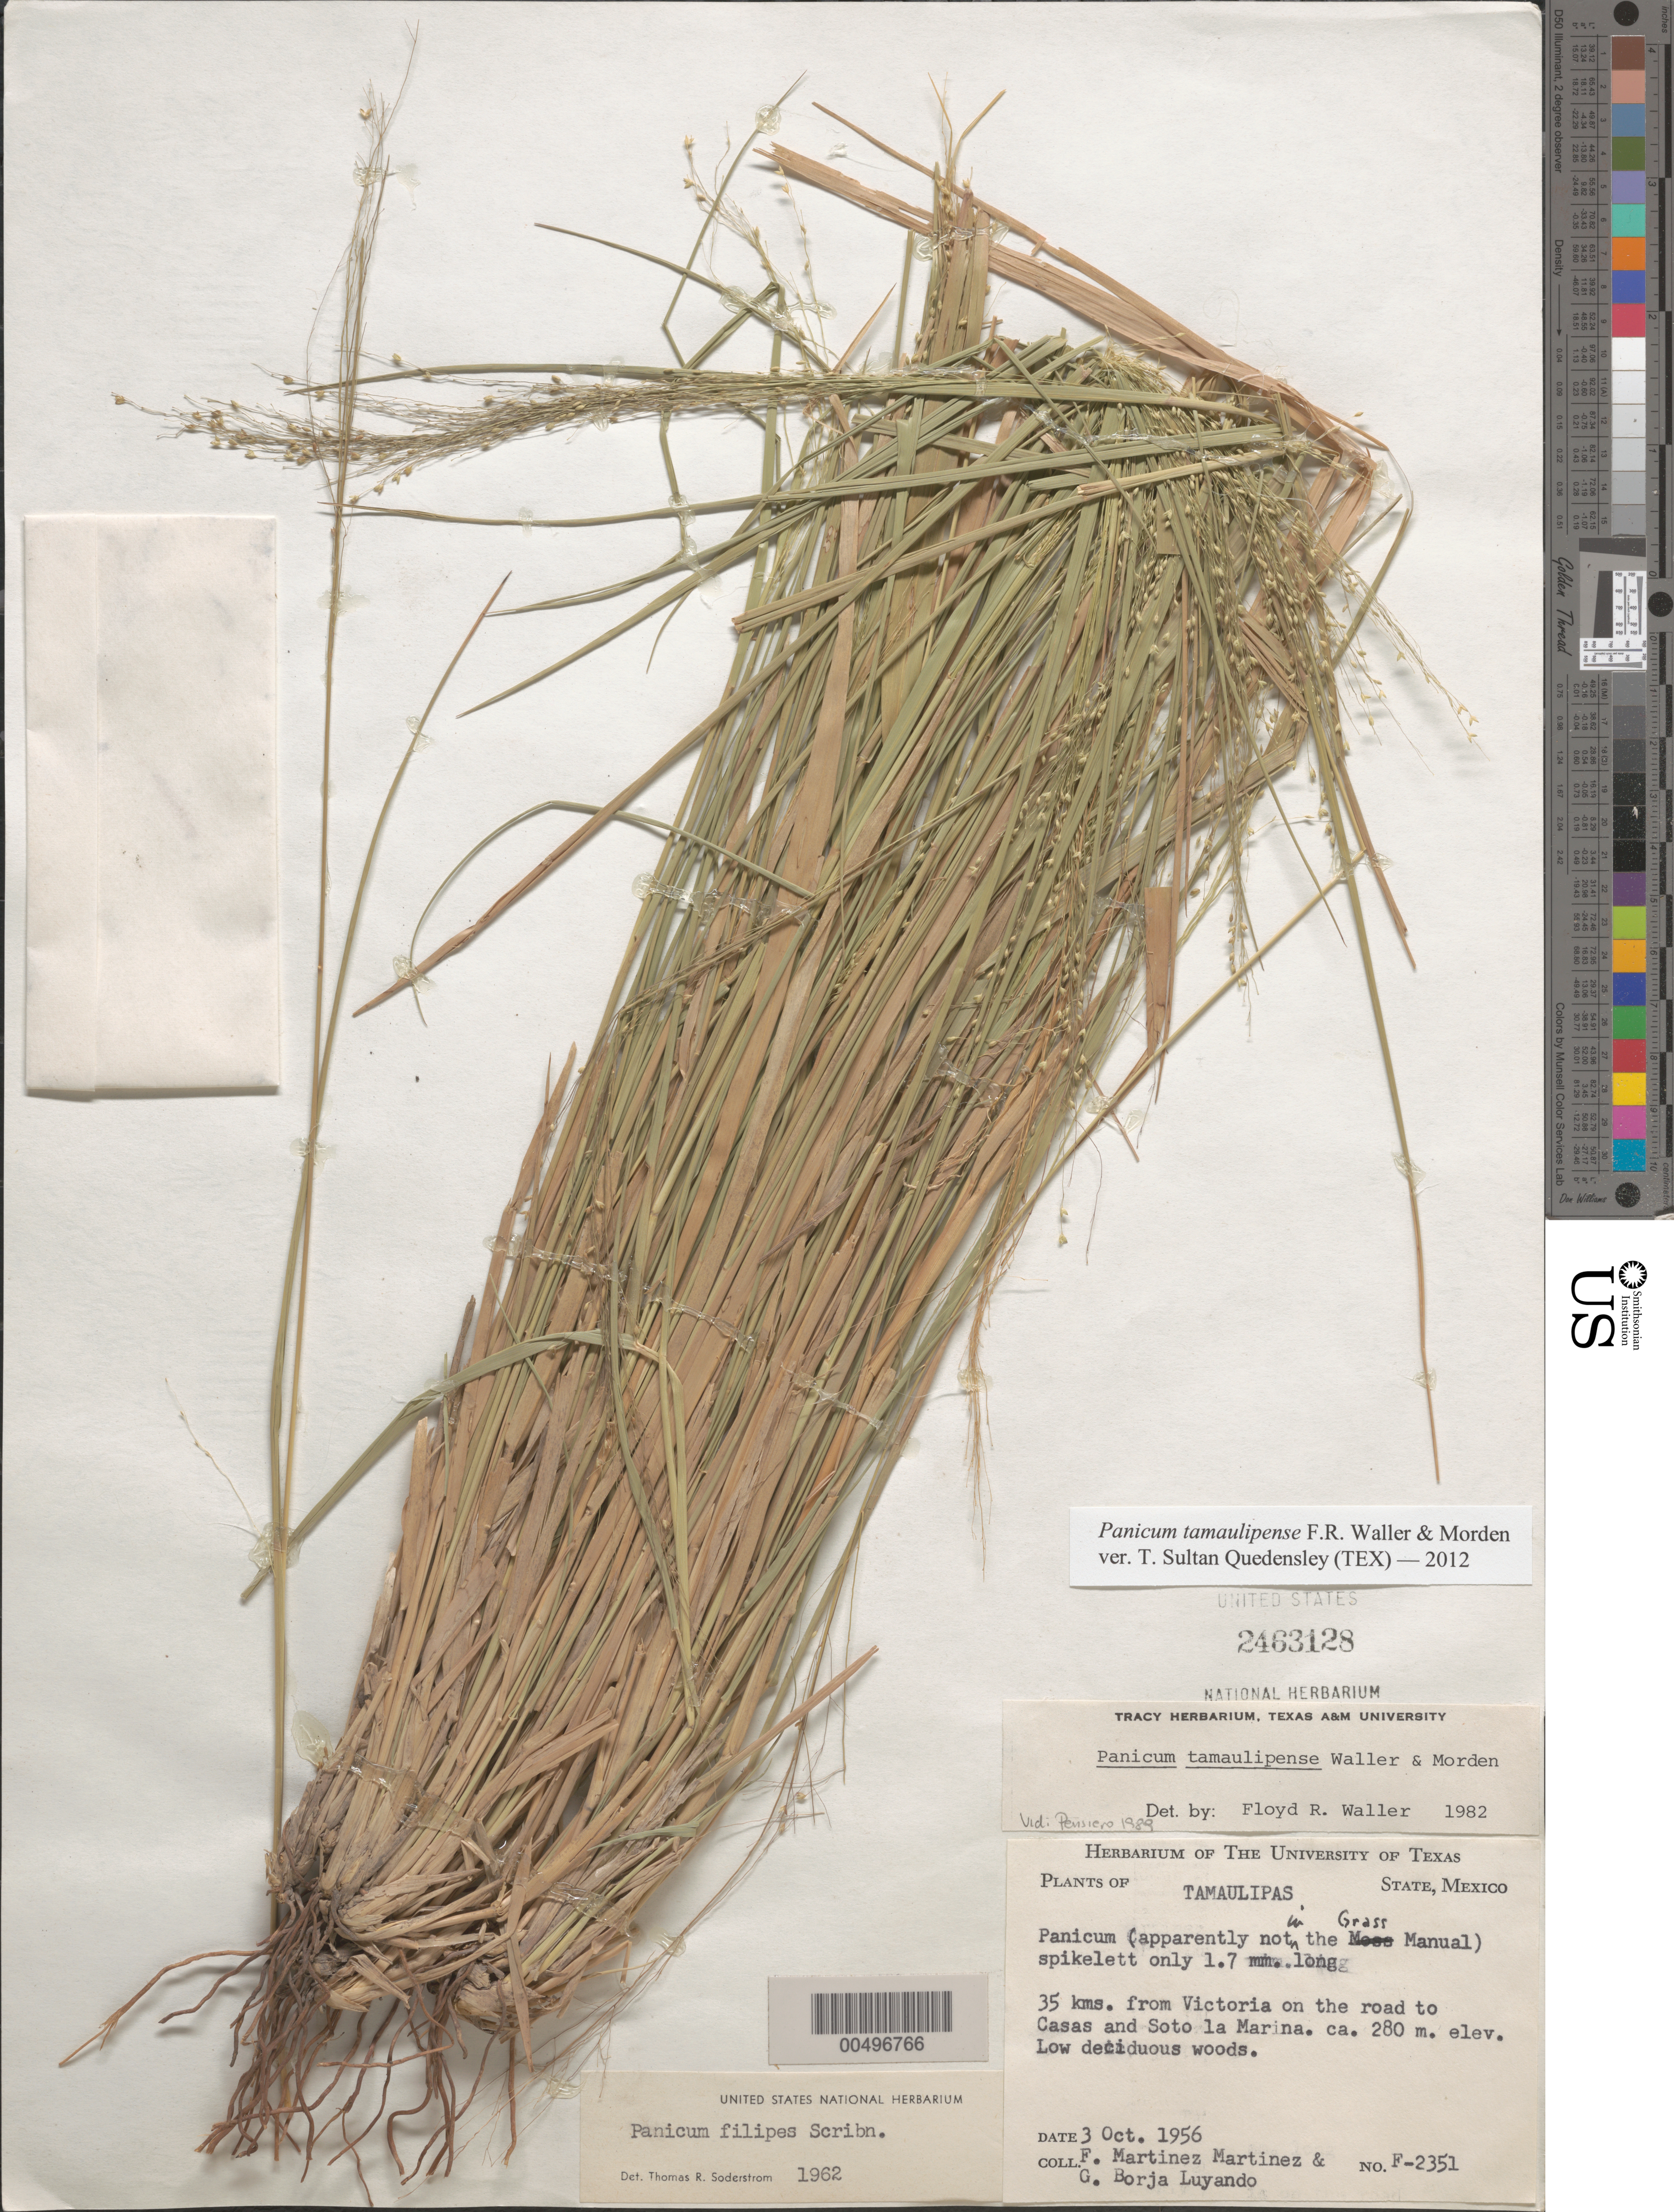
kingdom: Plantae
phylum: Tracheophyta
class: Liliopsida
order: Poales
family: Poaceae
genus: Panicum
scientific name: Panicum tamaulipense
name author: Waller & Morden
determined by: Waller, F. R.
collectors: F. Martinez-M. & G. Borja-Luyando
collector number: F-2351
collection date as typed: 3 Oct 1956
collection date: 1956-10-03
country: Mexico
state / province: Tamaulipas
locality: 35 km from Victoria on the rd to Casas & Soto la Marina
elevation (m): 280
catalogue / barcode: US 2463128